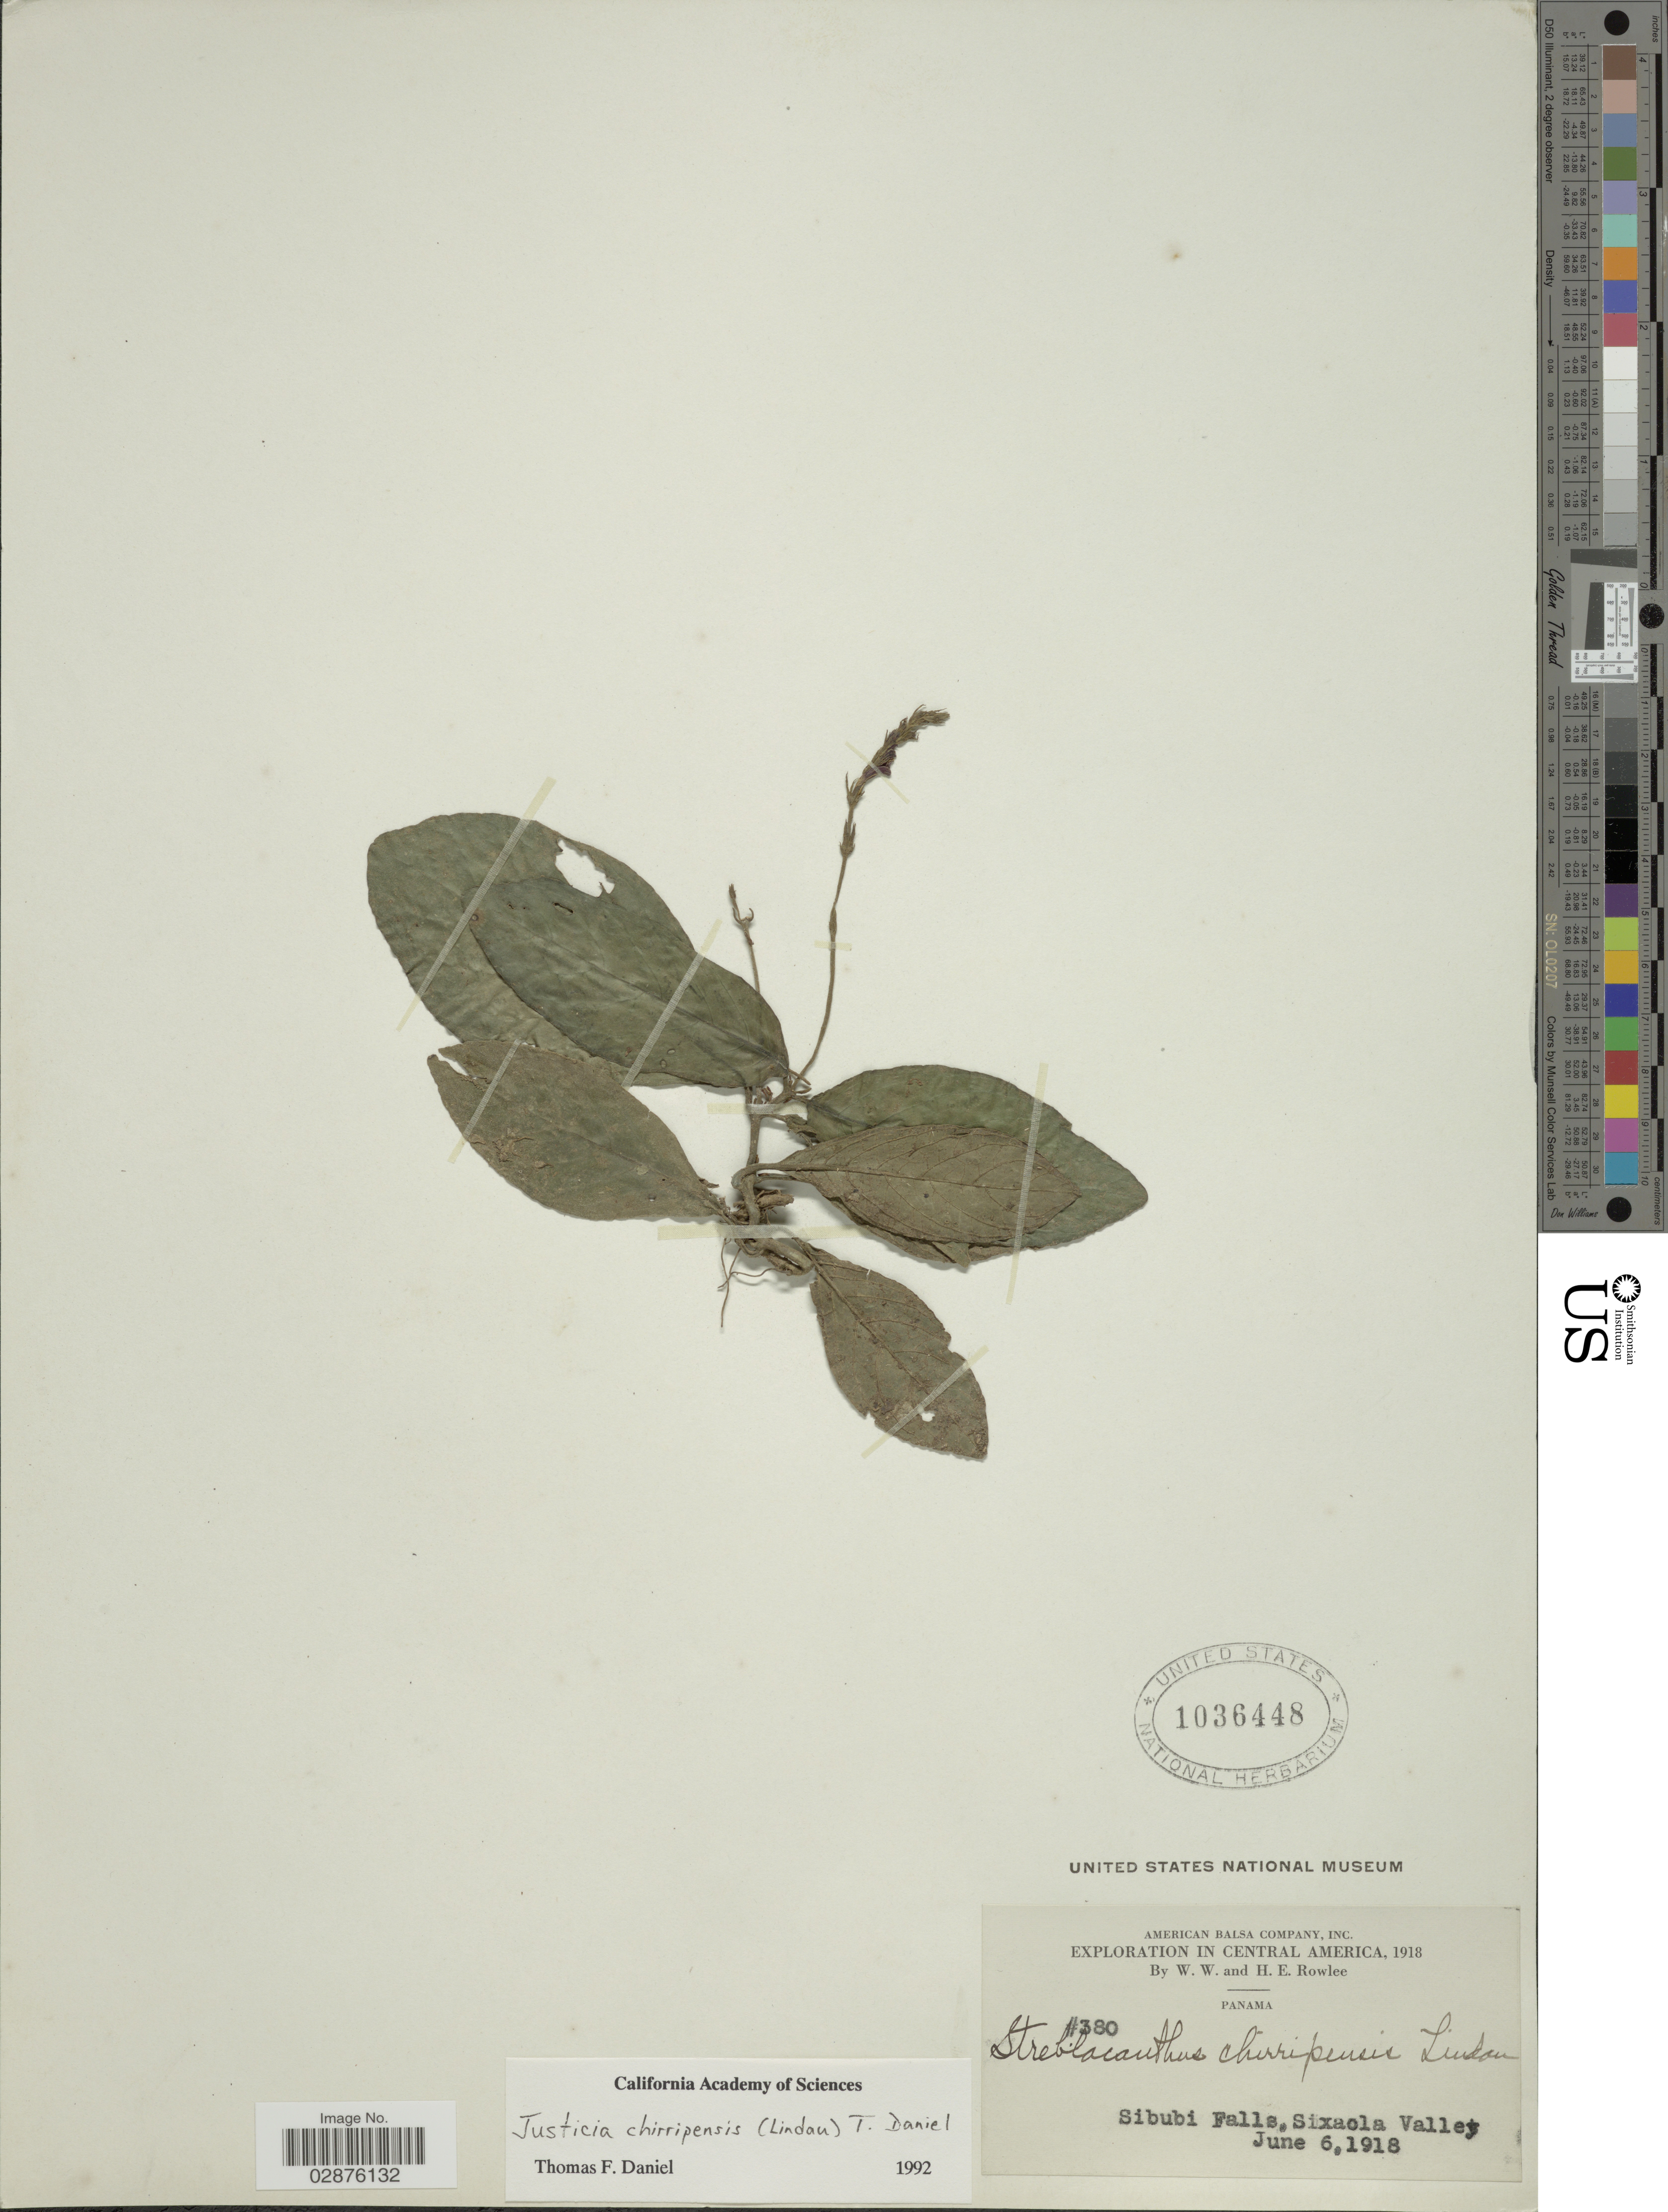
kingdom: Plantae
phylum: Tracheophyta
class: Magnoliopsida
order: Lamiales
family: Acanthaceae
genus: Justicia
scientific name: Justicia chamaeranthemoides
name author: (Kuntze) T.F. Daniel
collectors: W. W. Rowlee & H. E. Rowlee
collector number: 380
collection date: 1918-06-06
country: Panama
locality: Sibubi Falls, Sixaola Valley.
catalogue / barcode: US 1036448